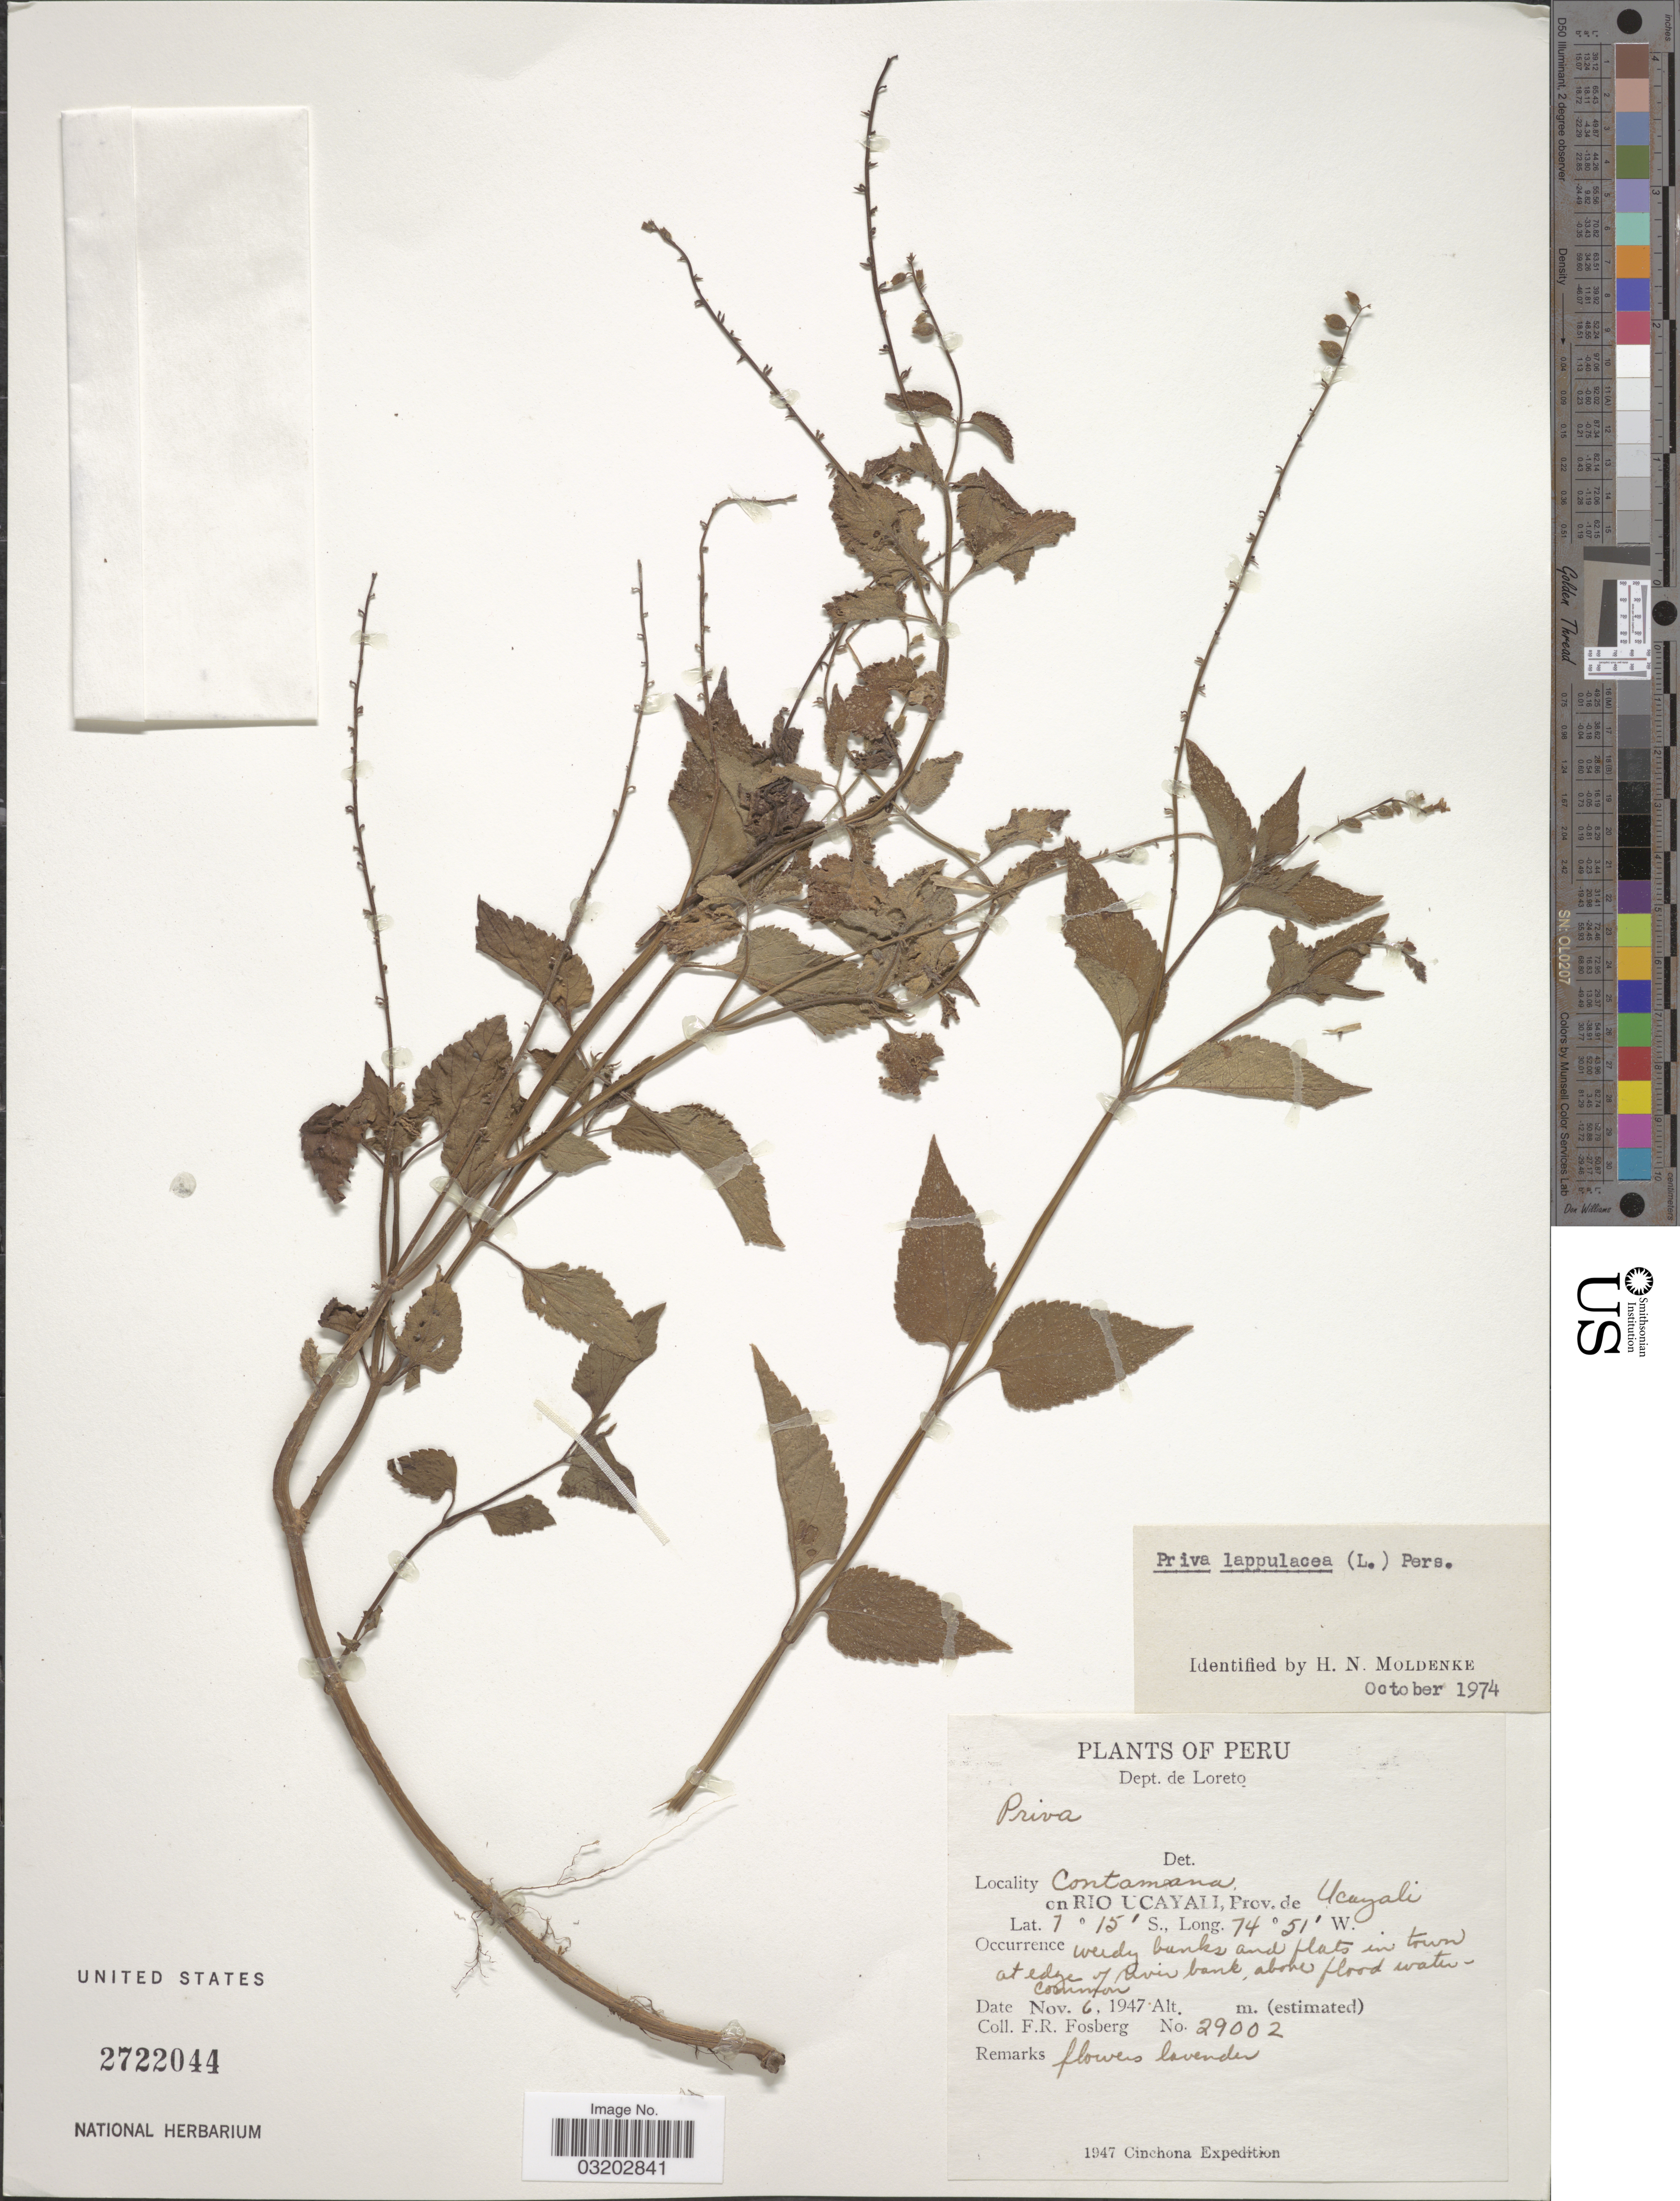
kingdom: Plantae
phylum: Tracheophyta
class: Magnoliopsida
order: Lamiales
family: Verbenaceae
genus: Priva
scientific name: Priva lappulacea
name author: (L.) Pers.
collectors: F. R. Fosberg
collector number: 29002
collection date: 1947-11-06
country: Peru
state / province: Loreto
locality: Dept. de Loreto. Contamana on Rio Ucayali, prov. de Ucayali. In town at edge of river bank, above flood water.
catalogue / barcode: US 2722044